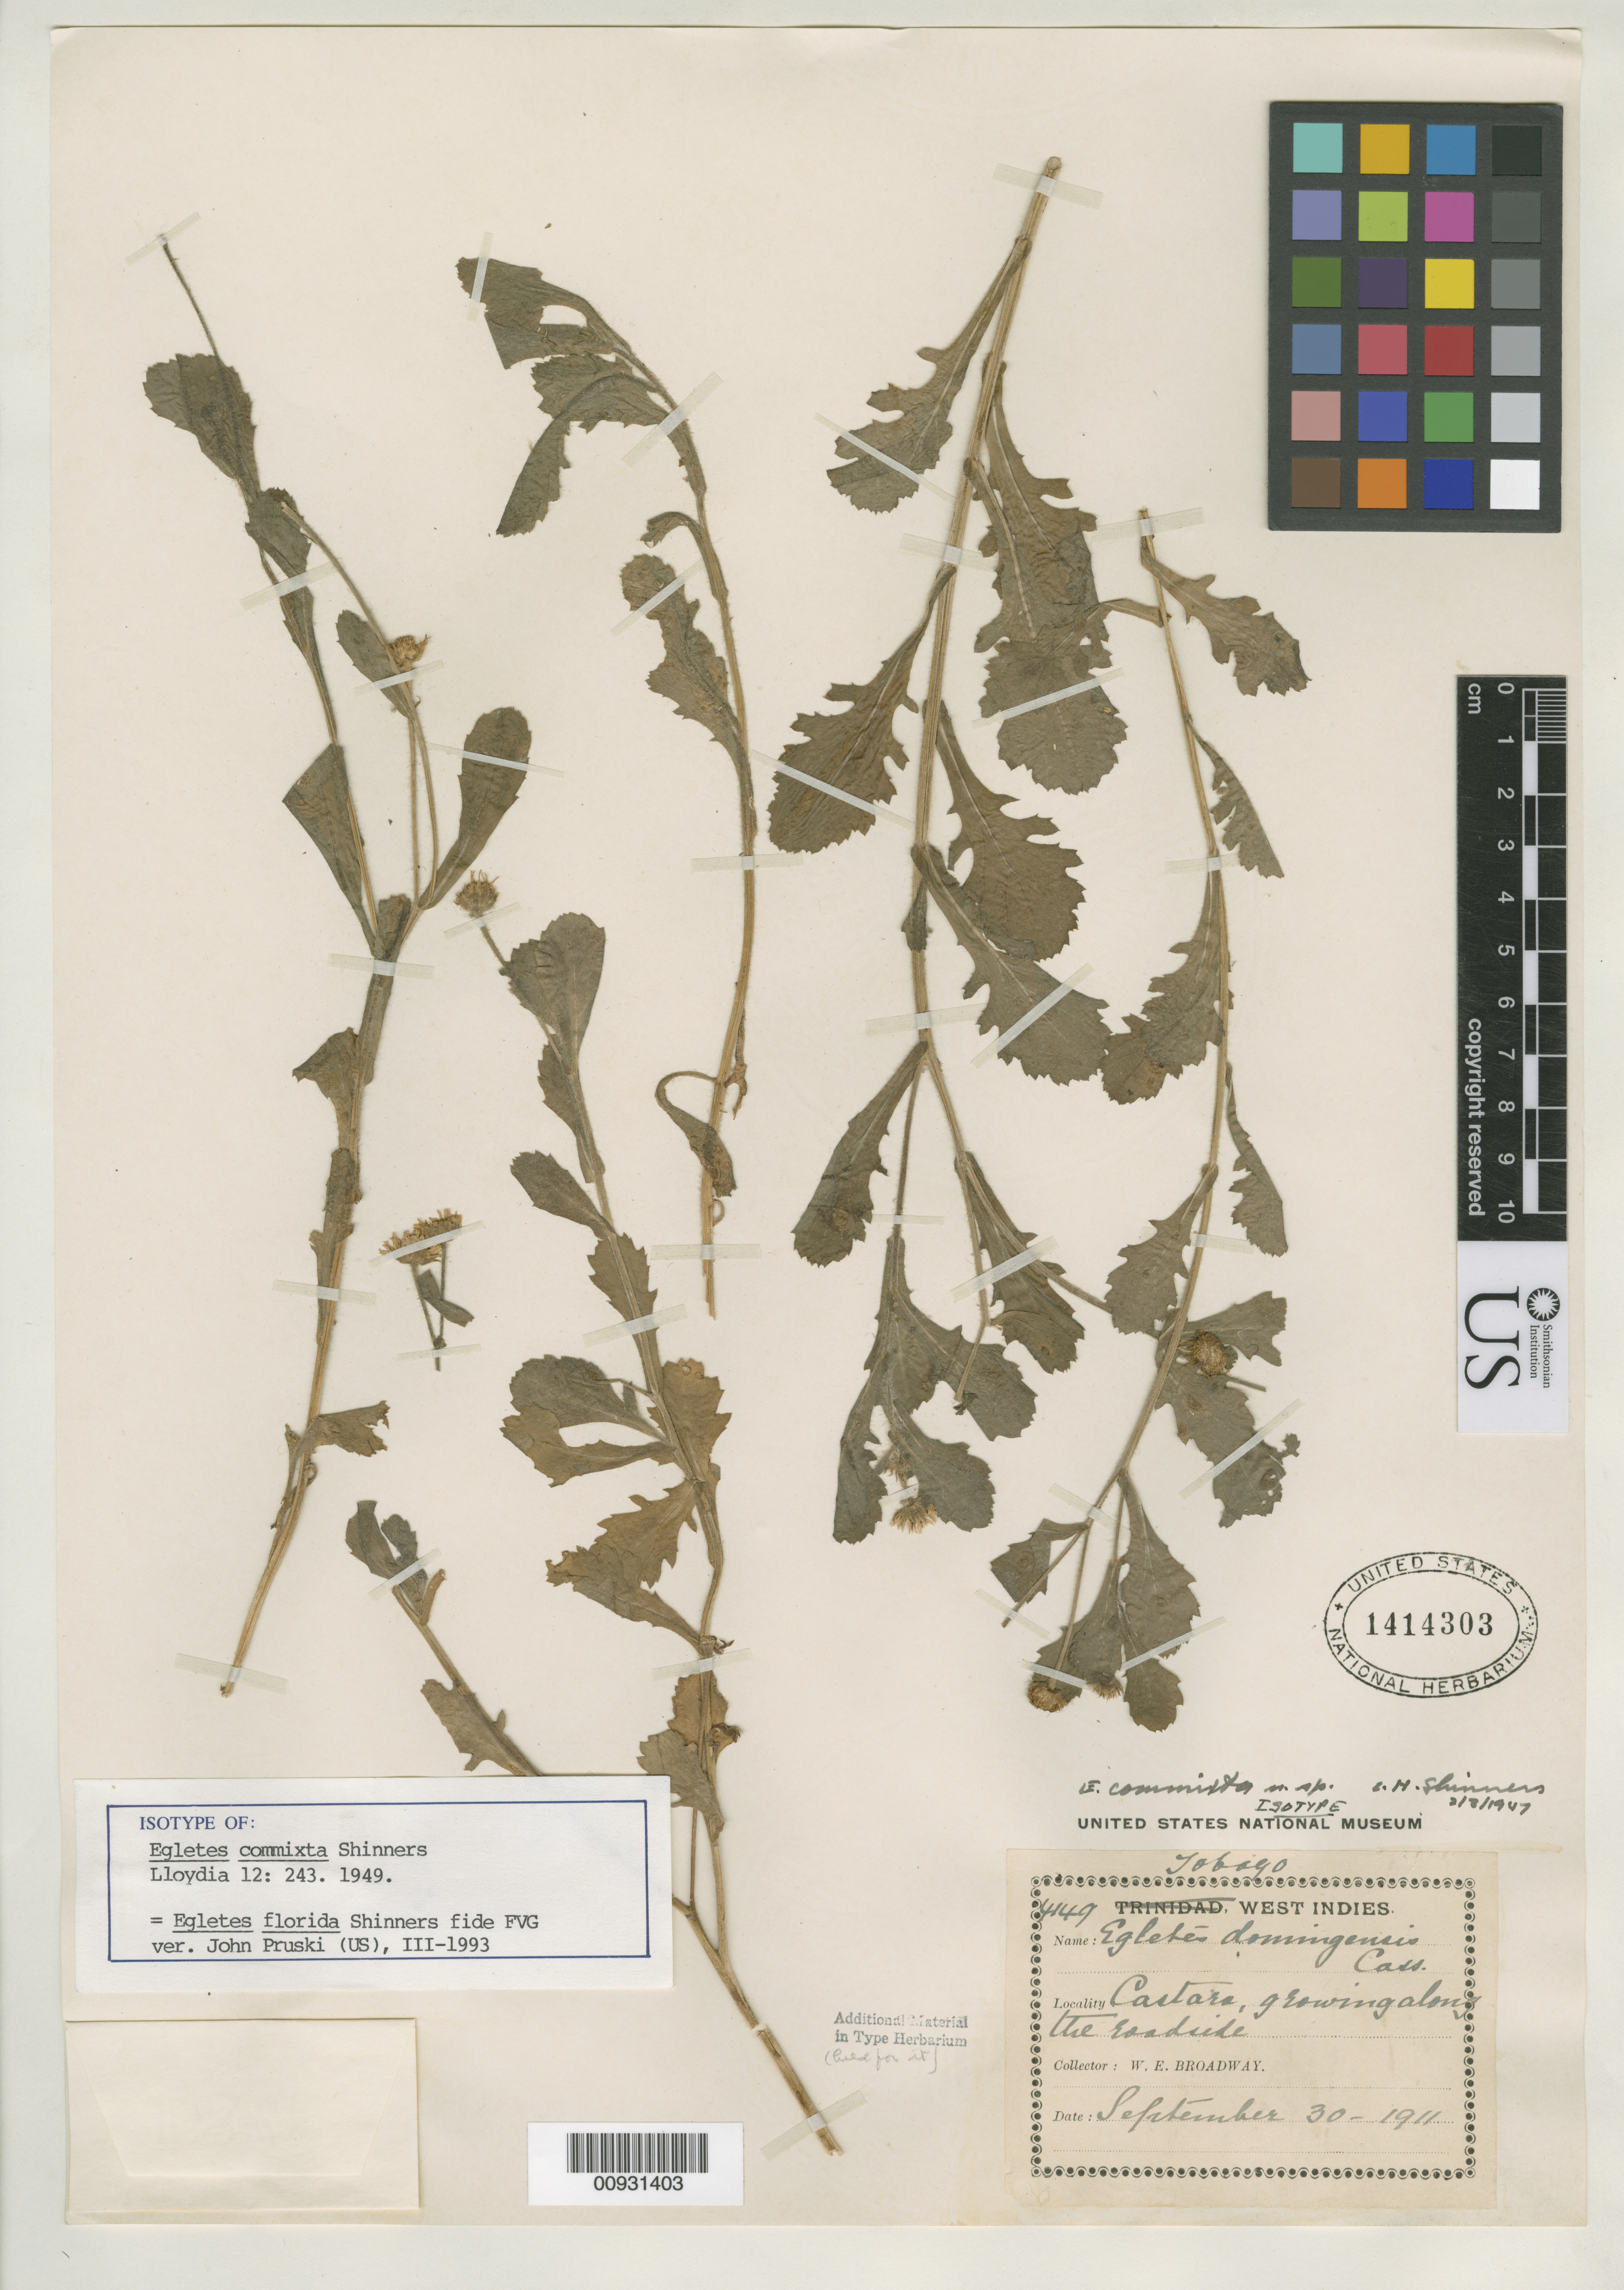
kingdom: Plantae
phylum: Tracheophyta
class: Magnoliopsida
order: Asterales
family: Asteraceae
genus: Egletes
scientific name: Egletes commixta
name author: Shinners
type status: Isotype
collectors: W. E. Broadway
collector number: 4149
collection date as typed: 30 Sep 1911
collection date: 1911-09-30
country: Trinidad and Tobago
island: Tobago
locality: Castara.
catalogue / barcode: US 1414303